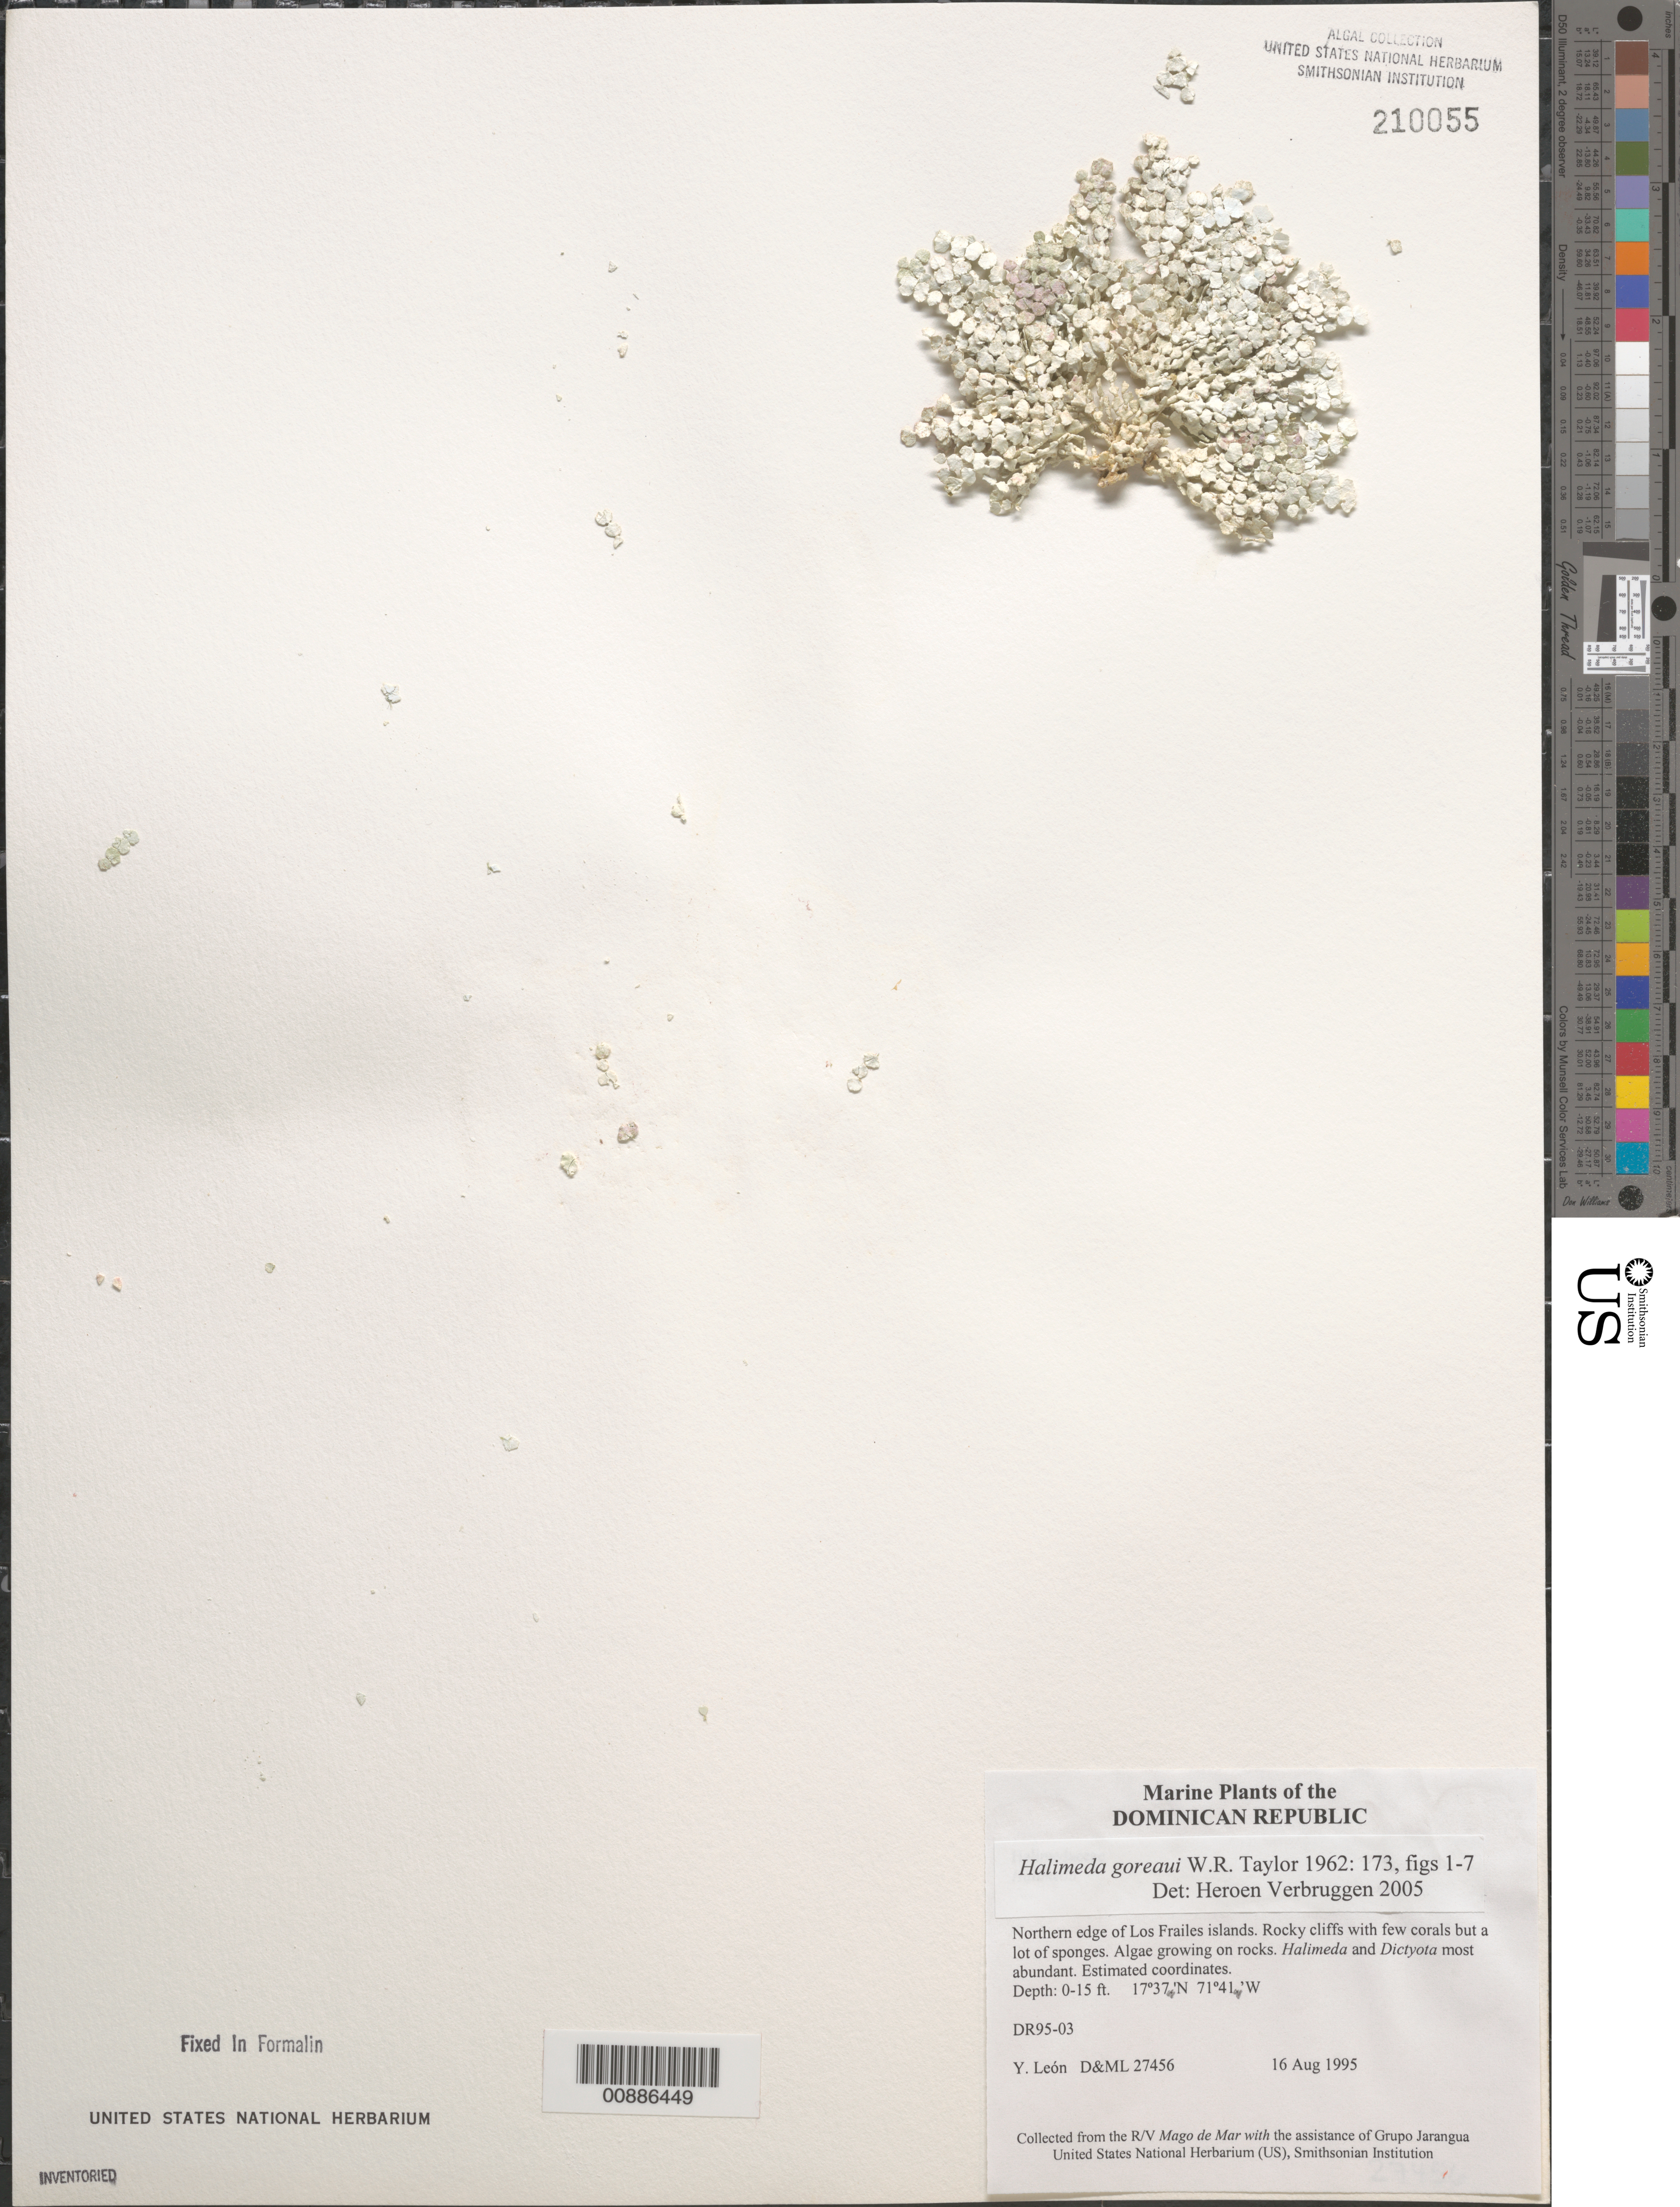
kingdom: Plantae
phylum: Chlorophyta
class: Ulvophyceae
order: Bryopsidales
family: Halimedaceae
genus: Halimeda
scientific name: Halimeda goreaui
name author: W.R. Taylor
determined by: Verbruggen, H.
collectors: Y. León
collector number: D&ML 27456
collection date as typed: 16 Aug 1995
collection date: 1995-08-16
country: Dominican Republic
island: Los Frailes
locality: Northern edge of the islands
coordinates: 17 37'N, 71 41'W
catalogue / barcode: US 210055